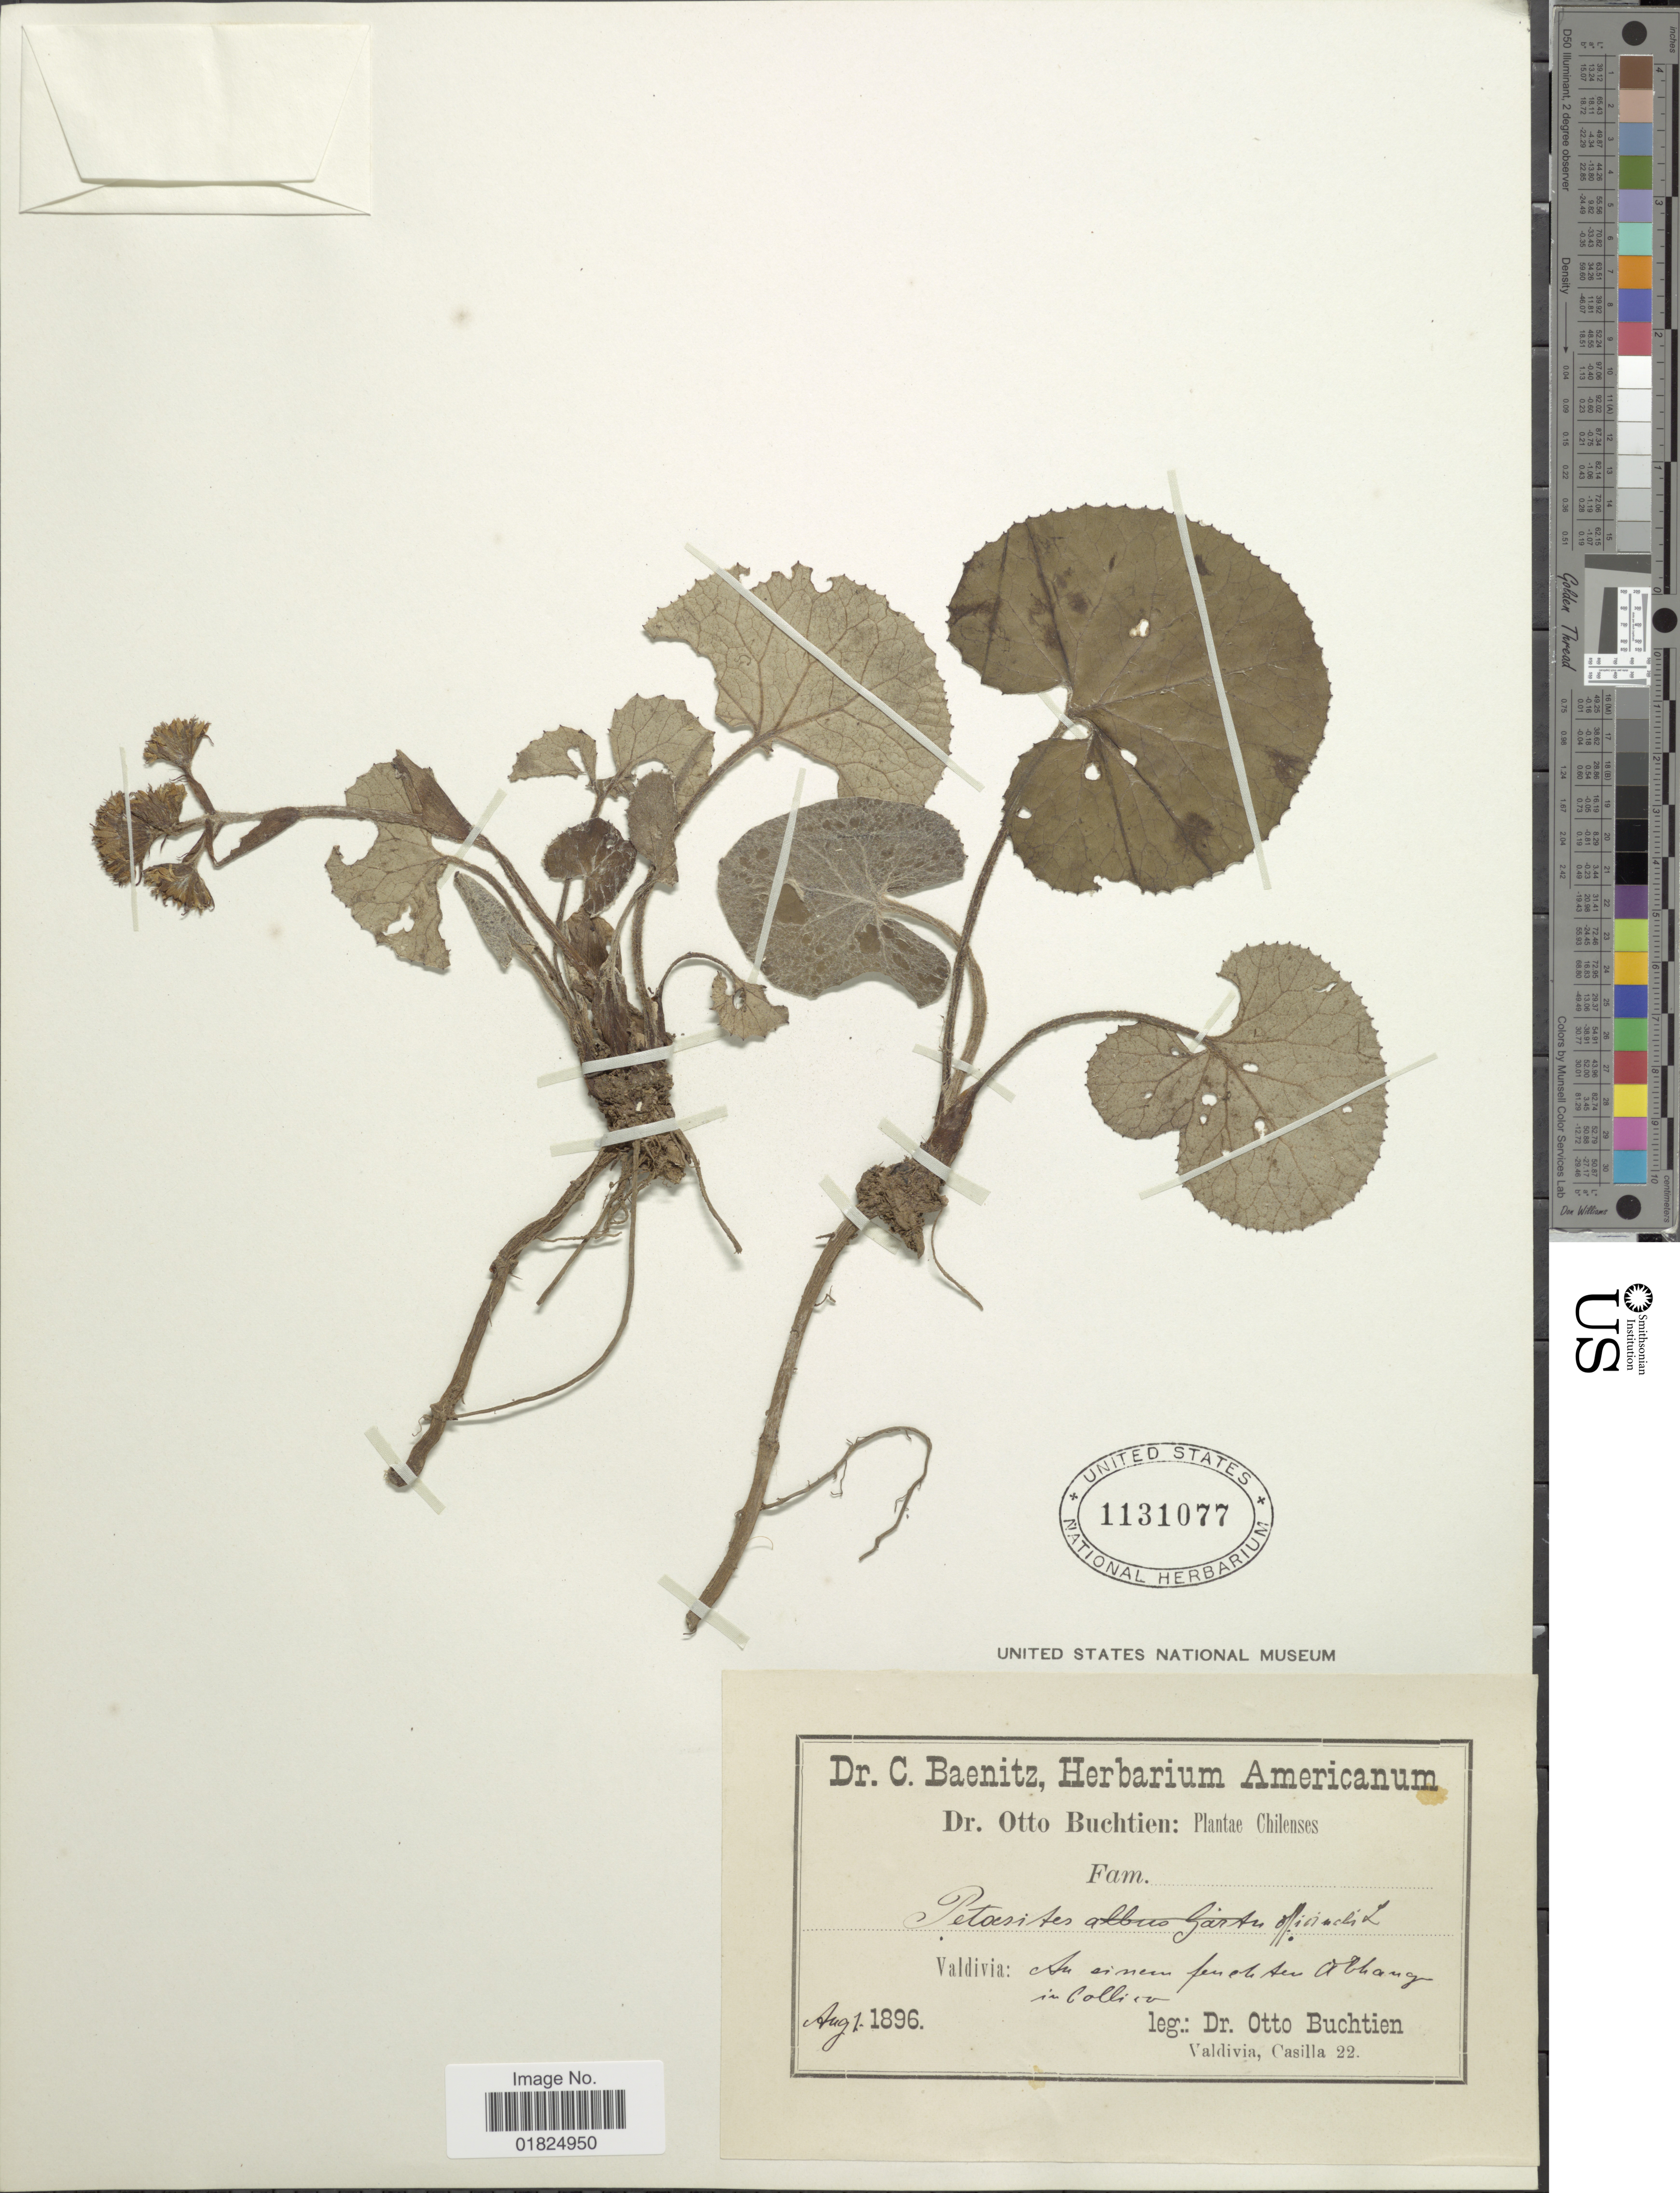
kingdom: Plantae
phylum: Tracheophyta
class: Magnoliopsida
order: Asterales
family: Asteraceae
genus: Petasites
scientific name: Petasites officinalis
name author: L.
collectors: O. Buchtien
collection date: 1896-08-01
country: Chile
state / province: Los Ríos (XIV)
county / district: Valdivia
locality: Collico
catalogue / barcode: US 1131077